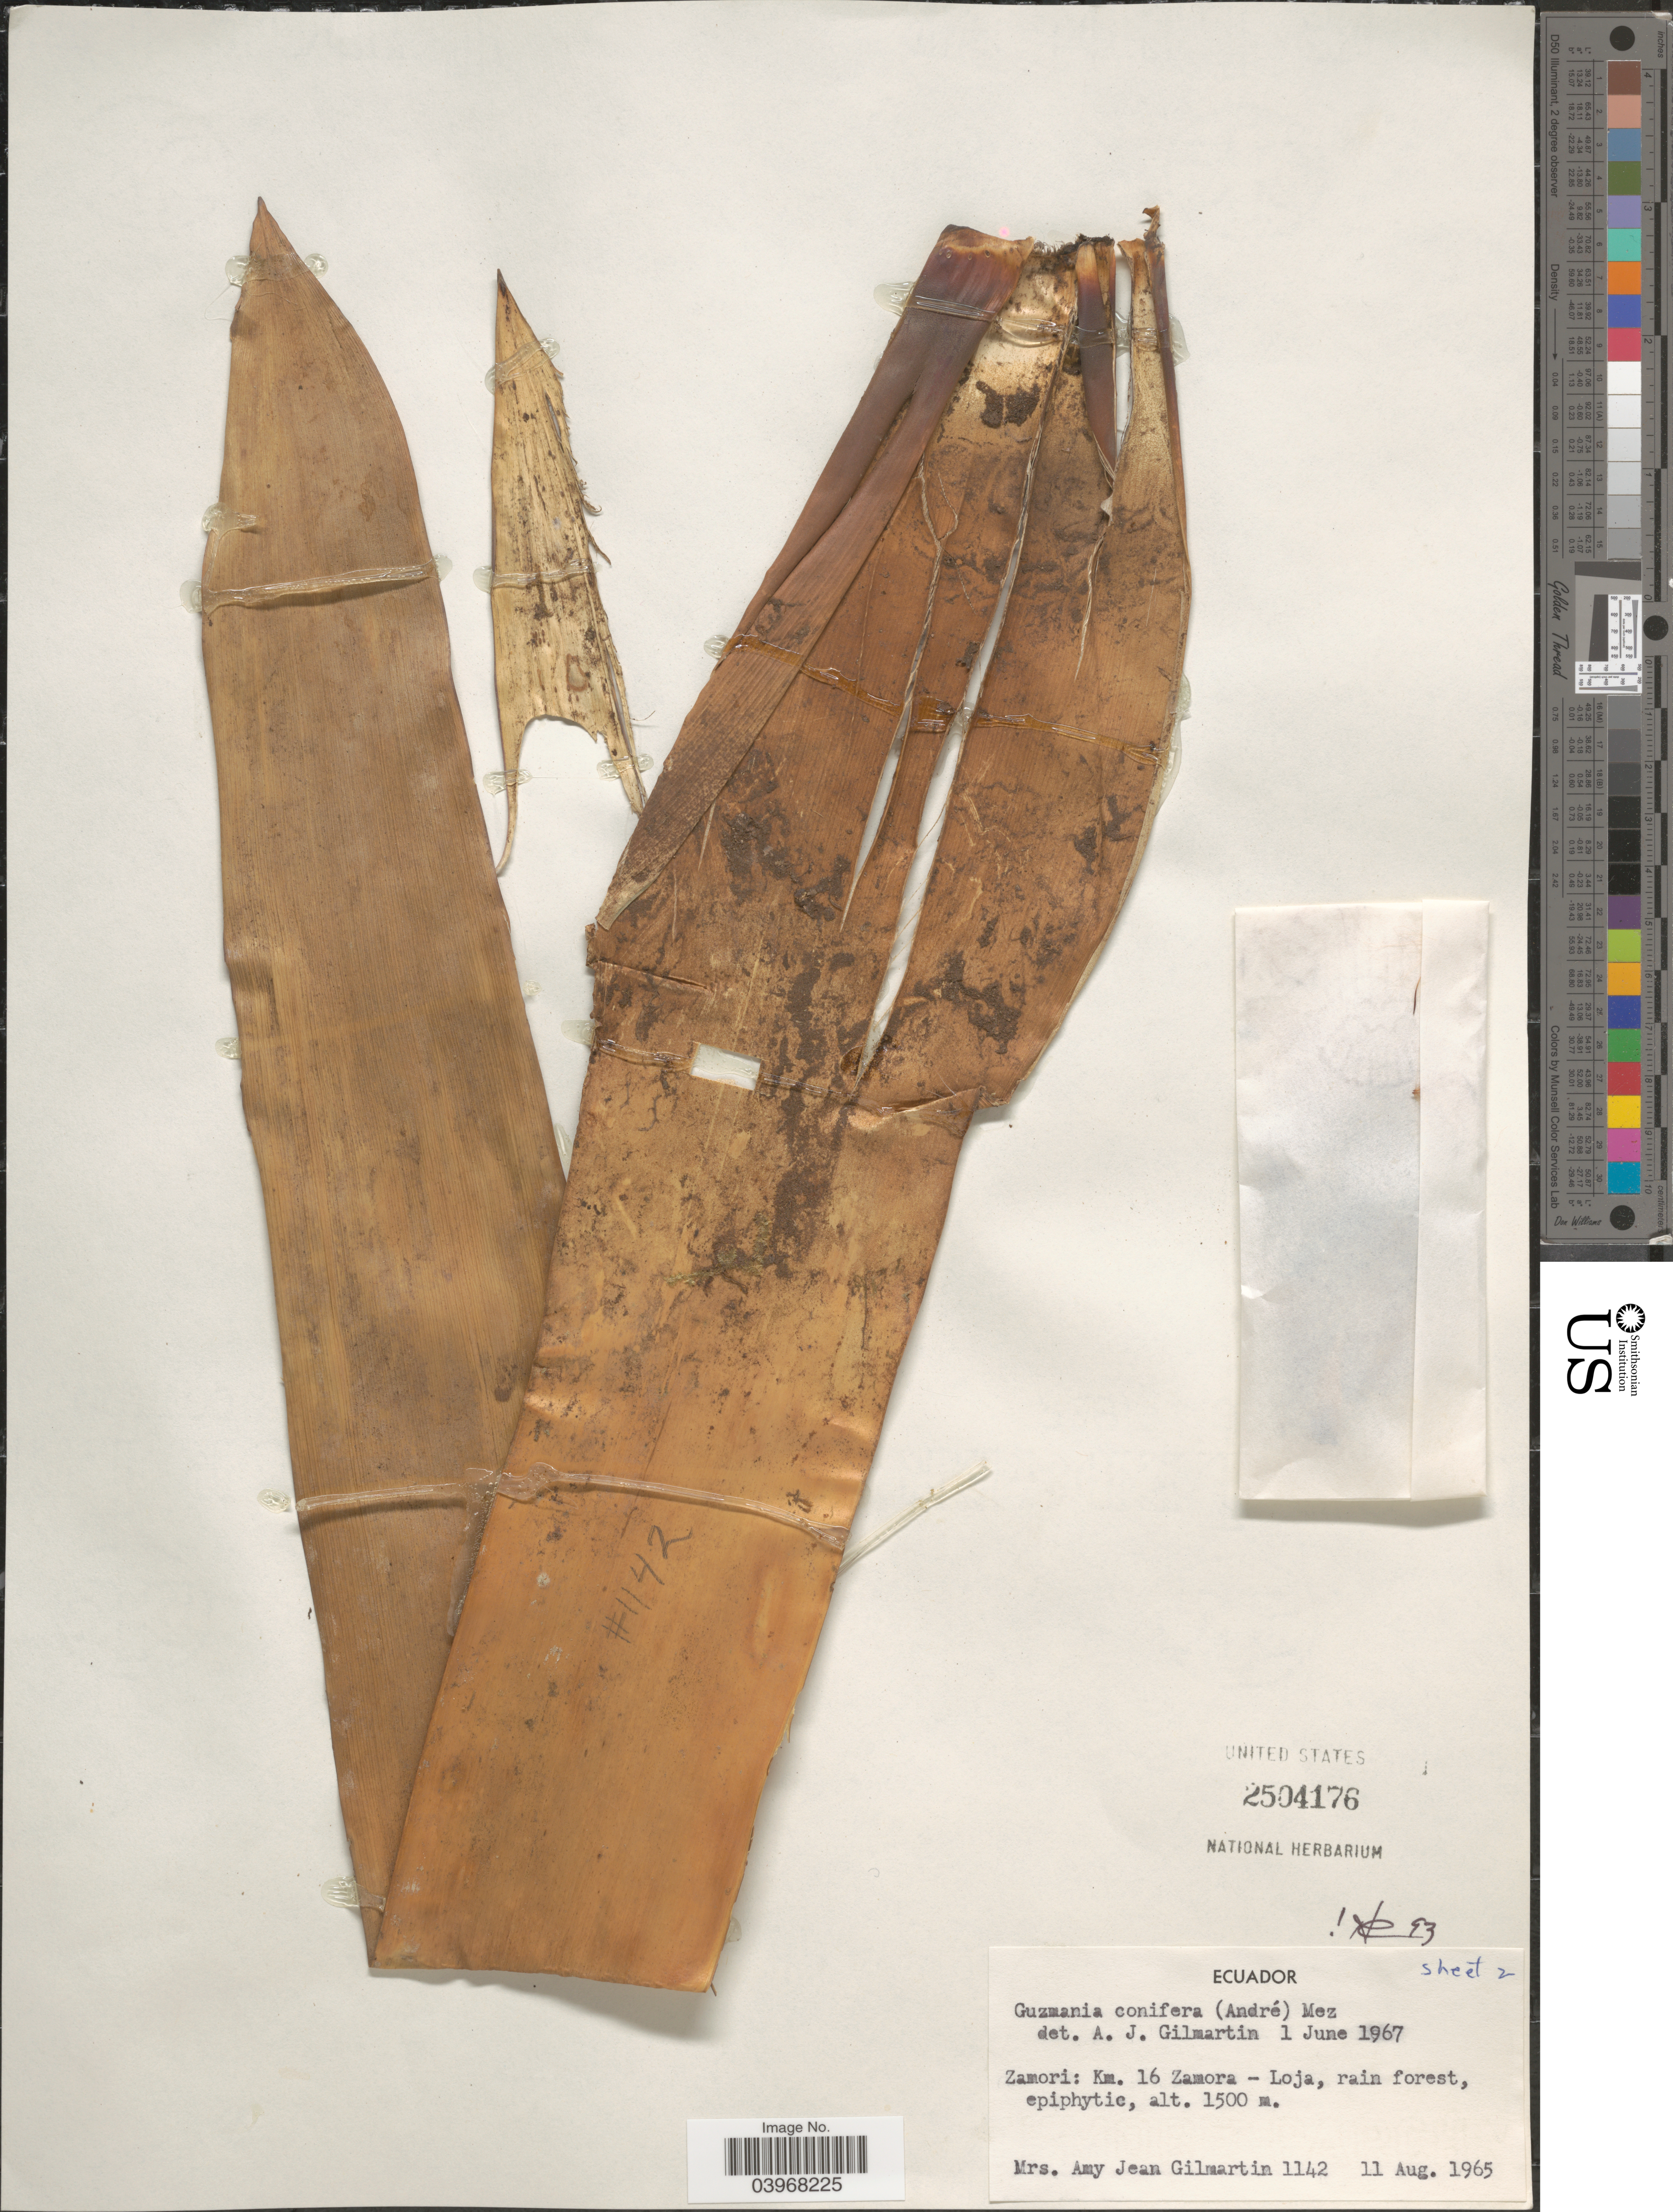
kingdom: Plantae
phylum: Tracheophyta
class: Liliopsida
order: Poales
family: Bromeliaceae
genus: Guzmania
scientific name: Guzmania conifera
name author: (André) André ex Mez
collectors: A. J. Gilmartin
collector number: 1142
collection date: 1965-08-11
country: Ecuador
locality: Zamori: Km. 16 Zamora - Loja, rain forest.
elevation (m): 1500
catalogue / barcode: US 2504176